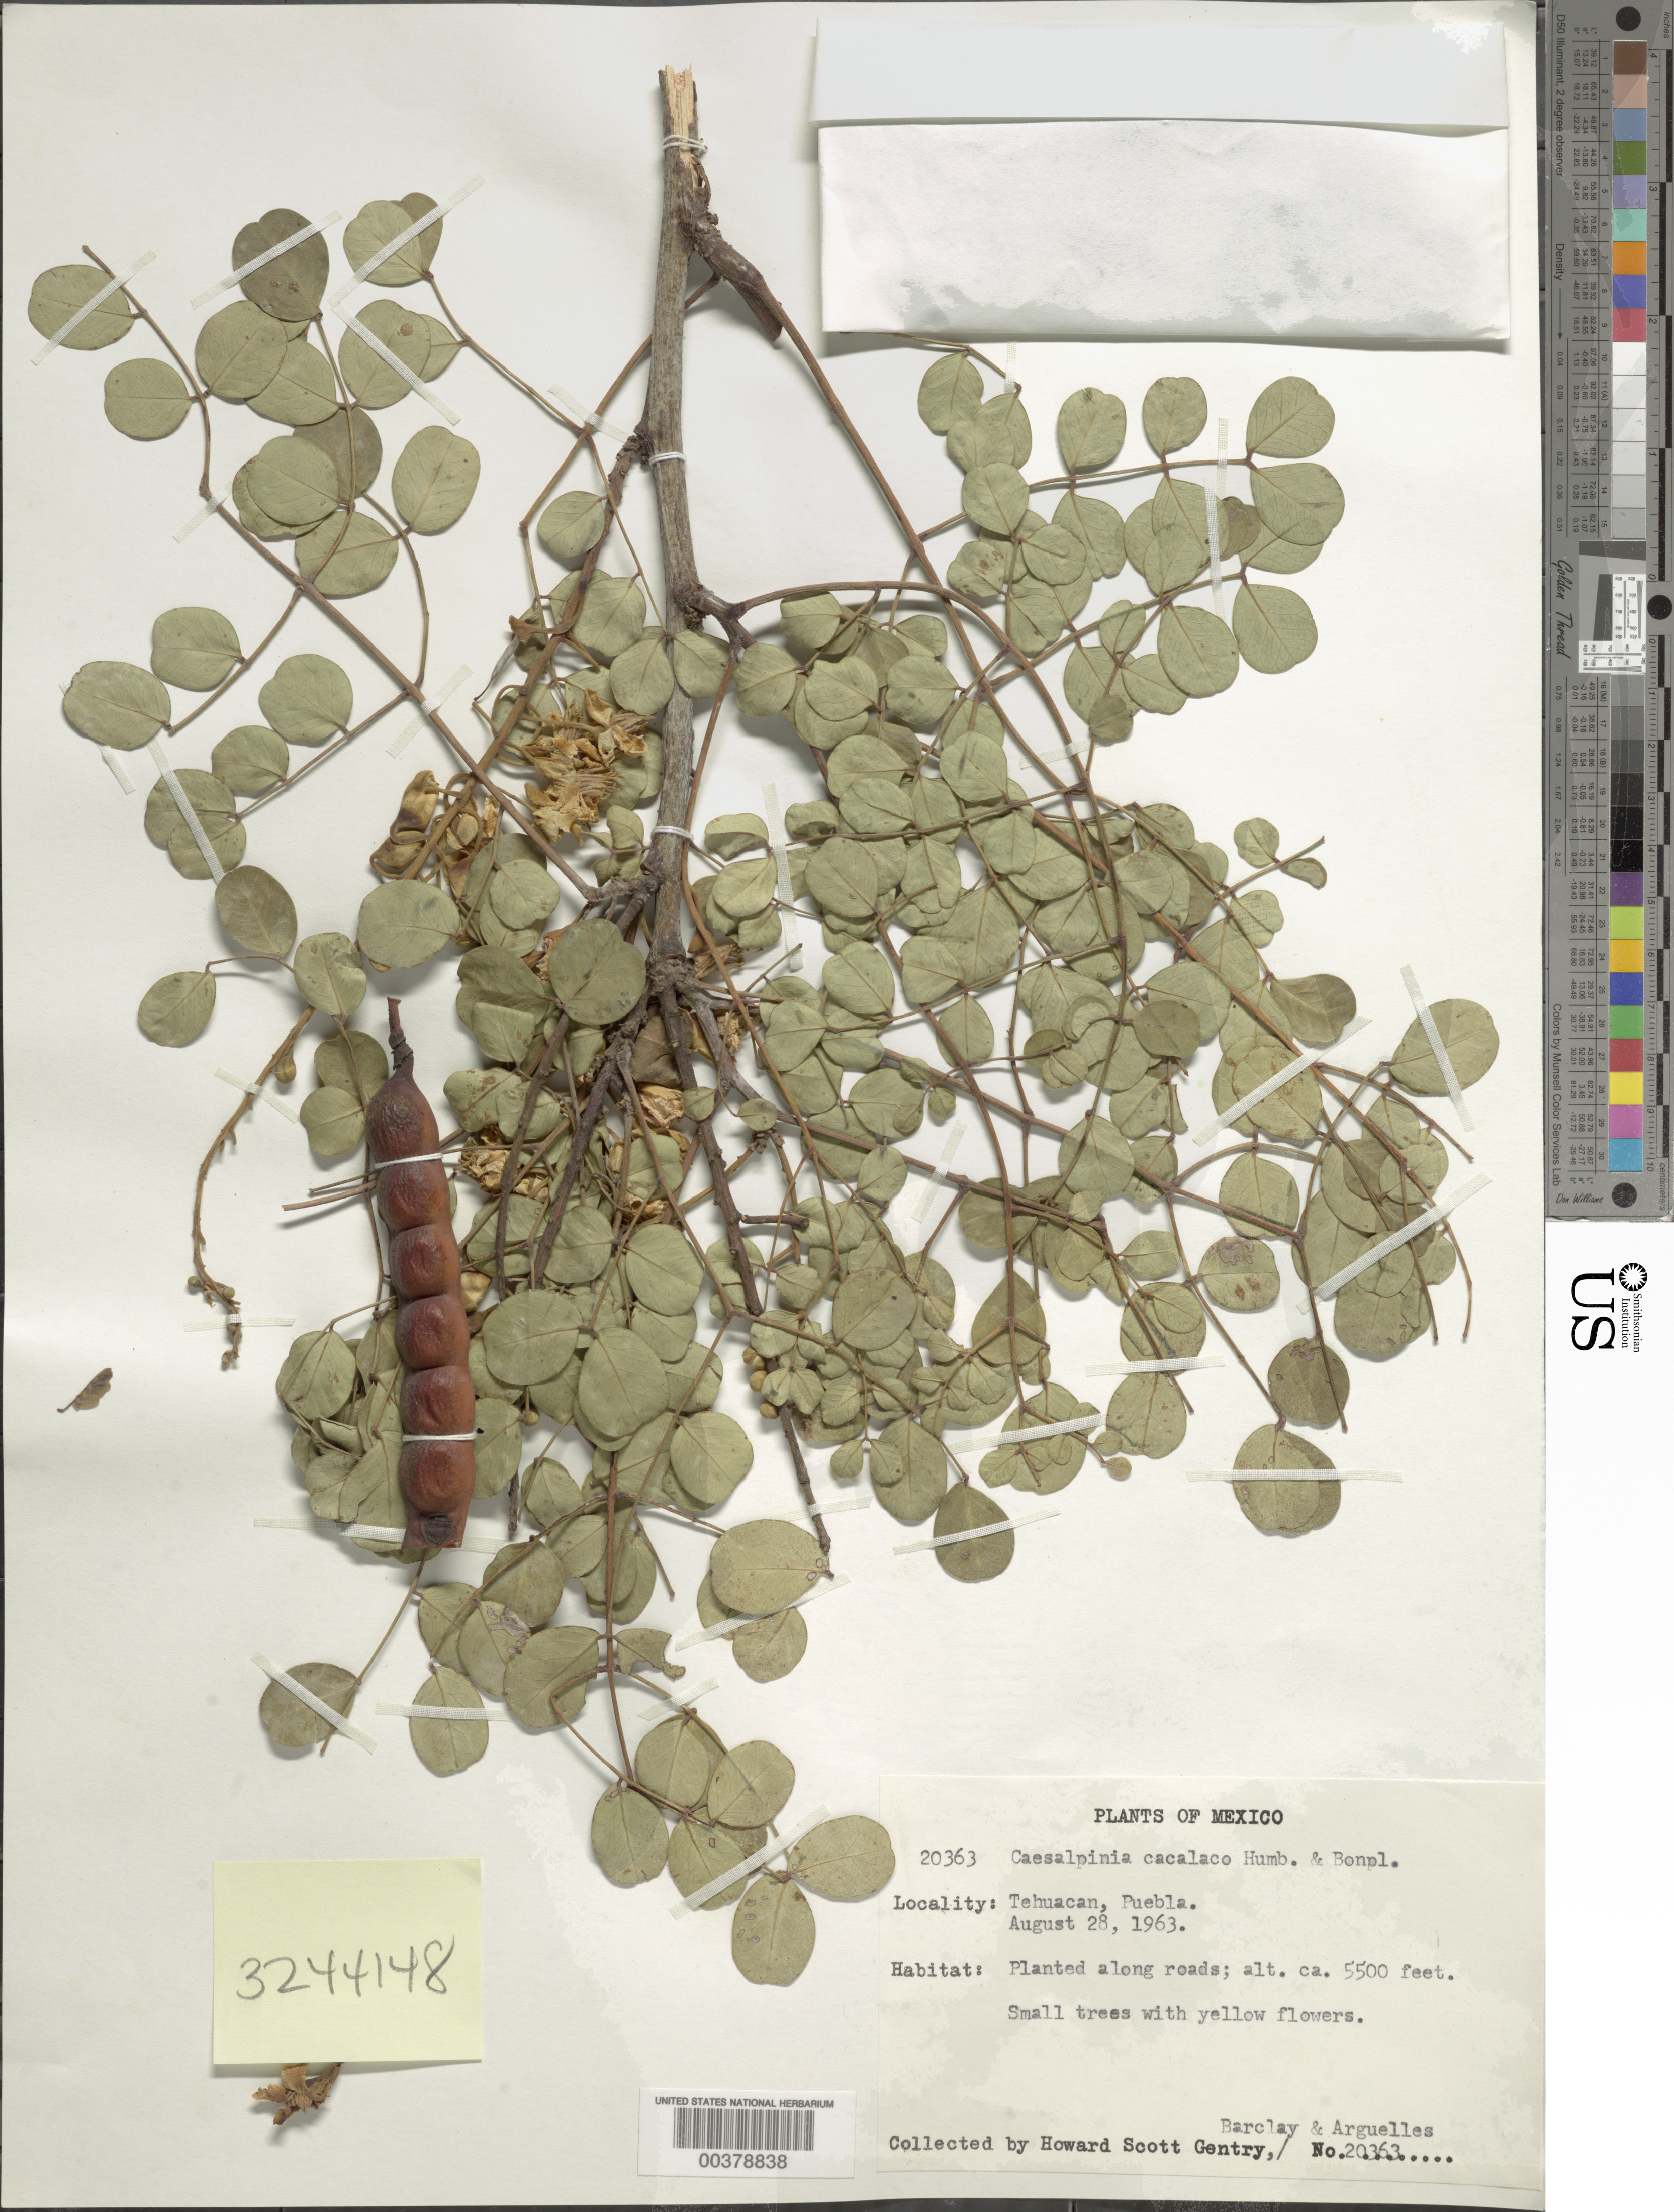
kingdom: Plantae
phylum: Tracheophyta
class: Magnoliopsida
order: Fabales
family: Fabaceae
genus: Tara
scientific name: Tara cacalaco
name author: (Bonpl.) Molinari & Sánchez Och.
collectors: J. N. Rose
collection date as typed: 11 Sep 1920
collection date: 1920-09-11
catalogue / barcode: US 3244148